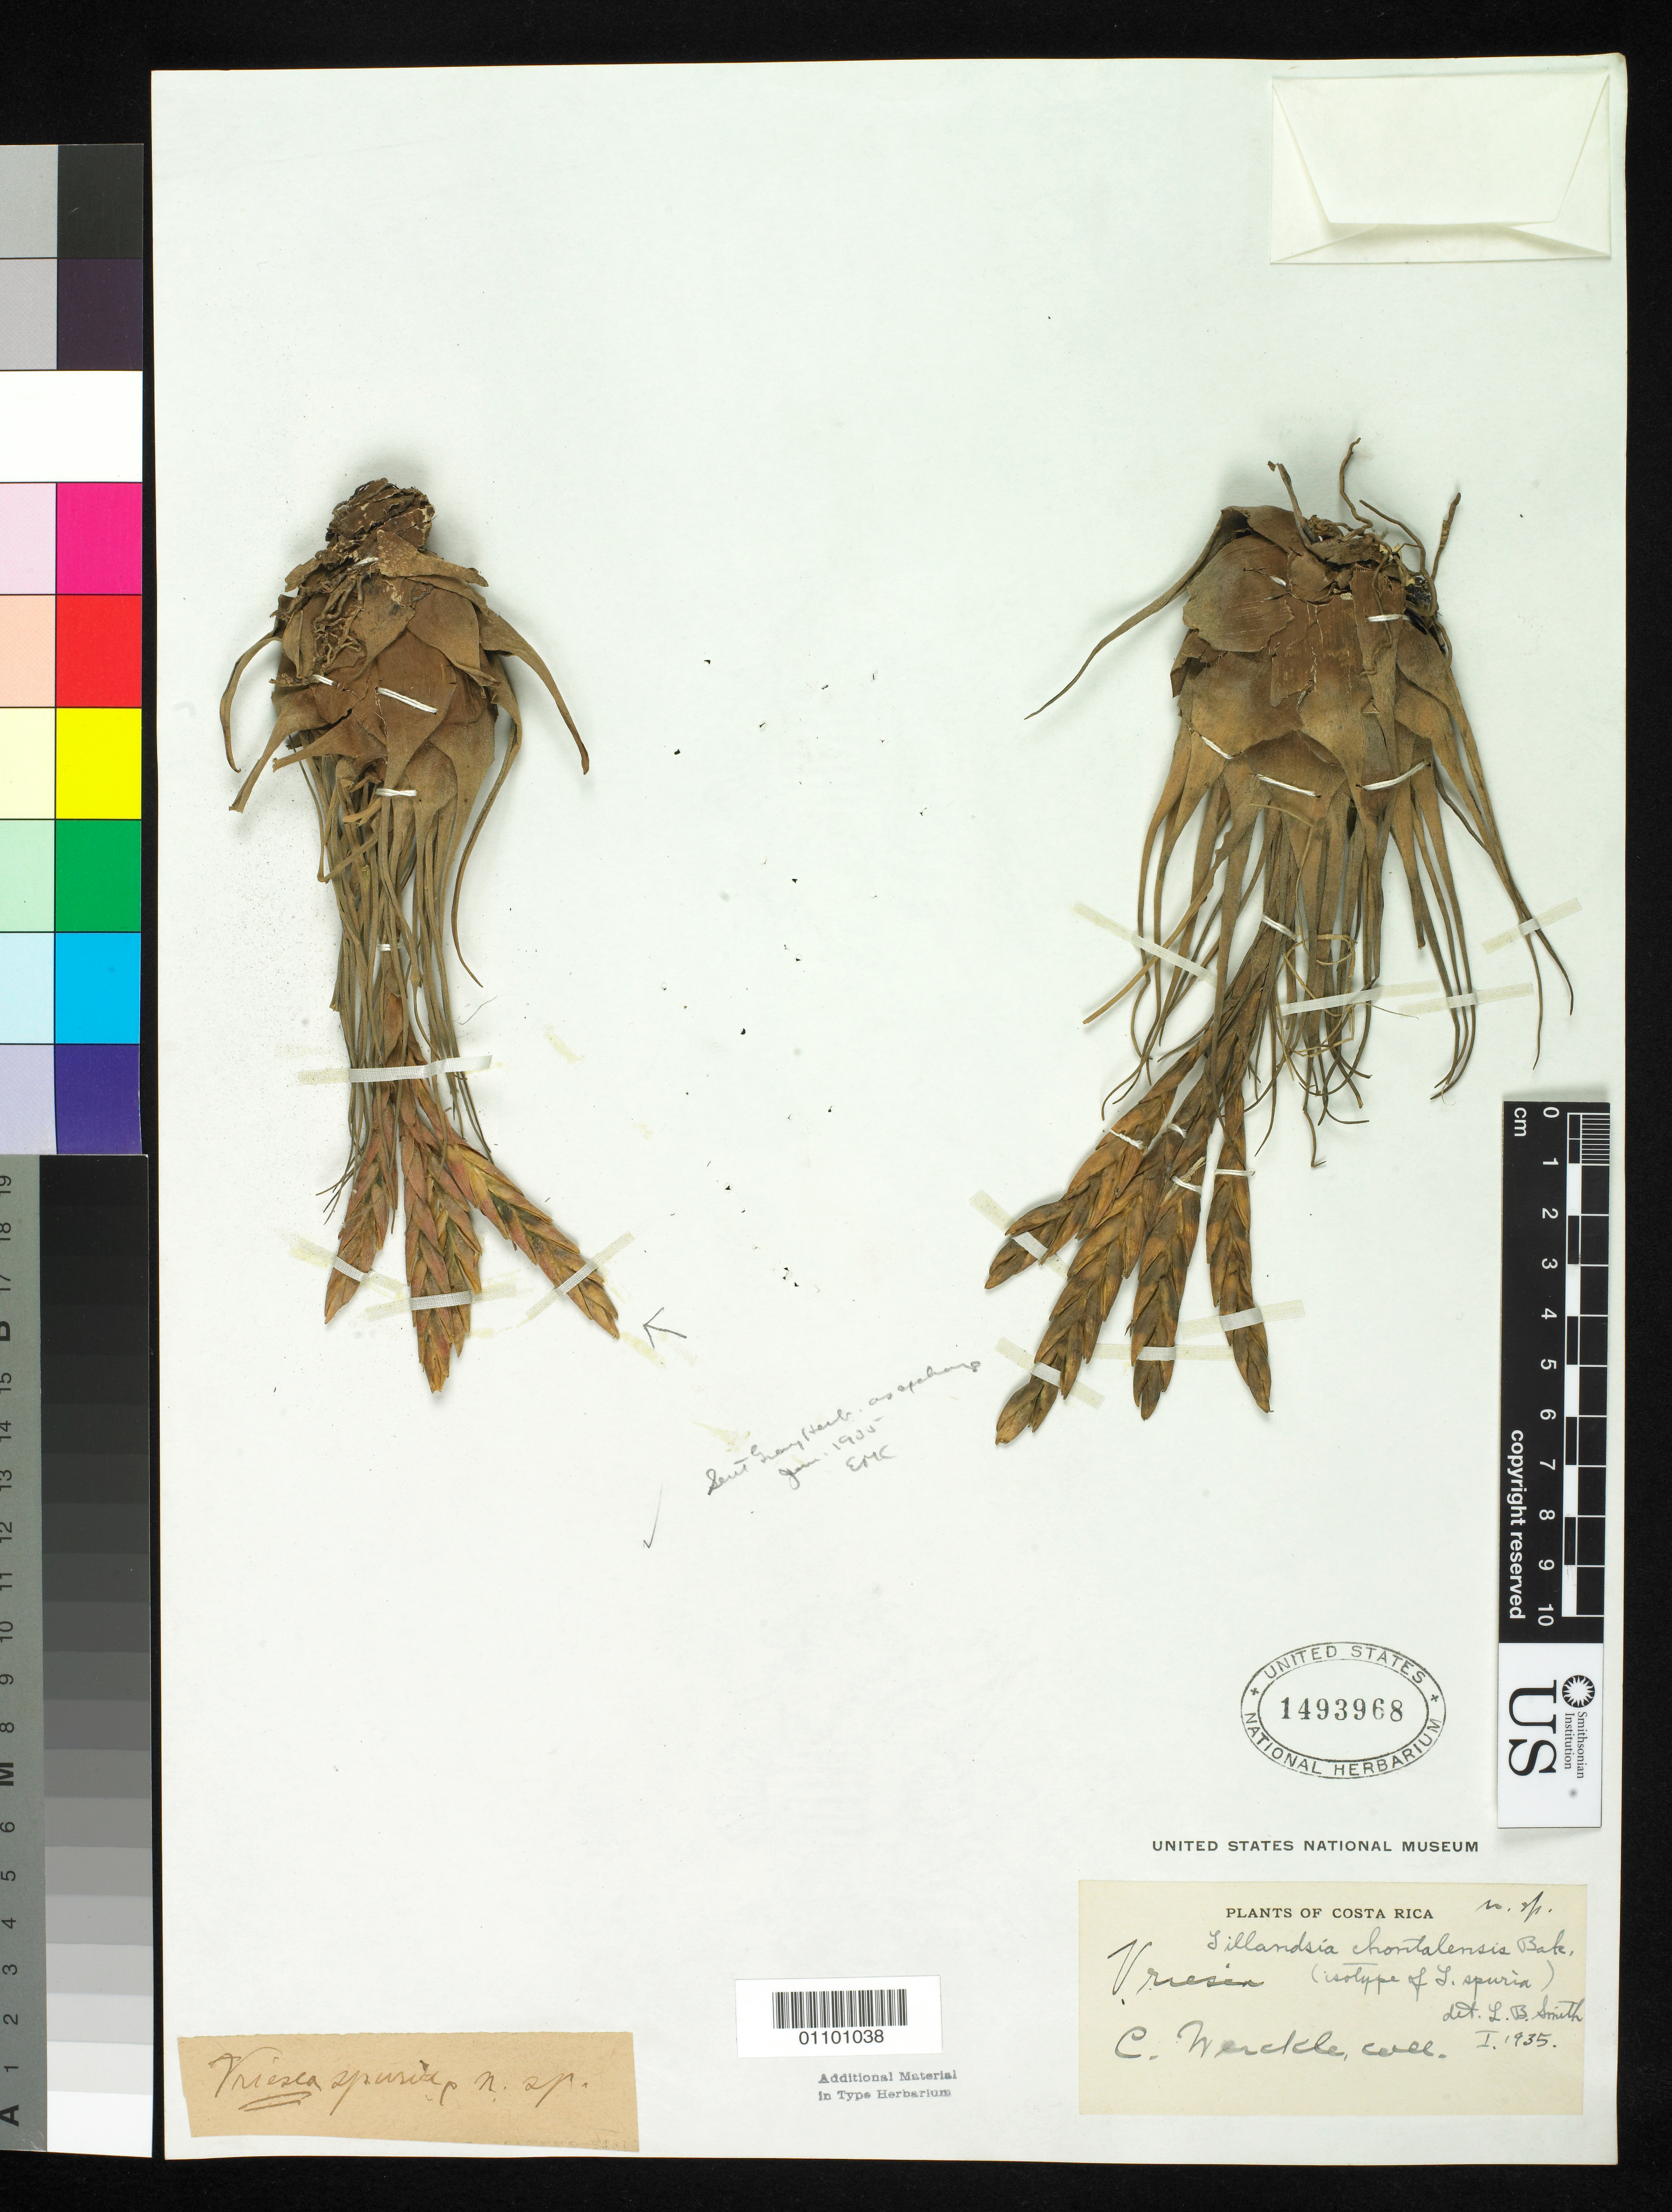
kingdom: Plantae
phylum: Tracheophyta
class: Liliopsida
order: Poales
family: Bromeliaceae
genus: Tillandsia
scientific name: Tillandsia spuria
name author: Mez & Wercklé in Mez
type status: Isotype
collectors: C. C Wercklé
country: Costa Rica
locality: At Las Concavas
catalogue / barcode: US 1493968